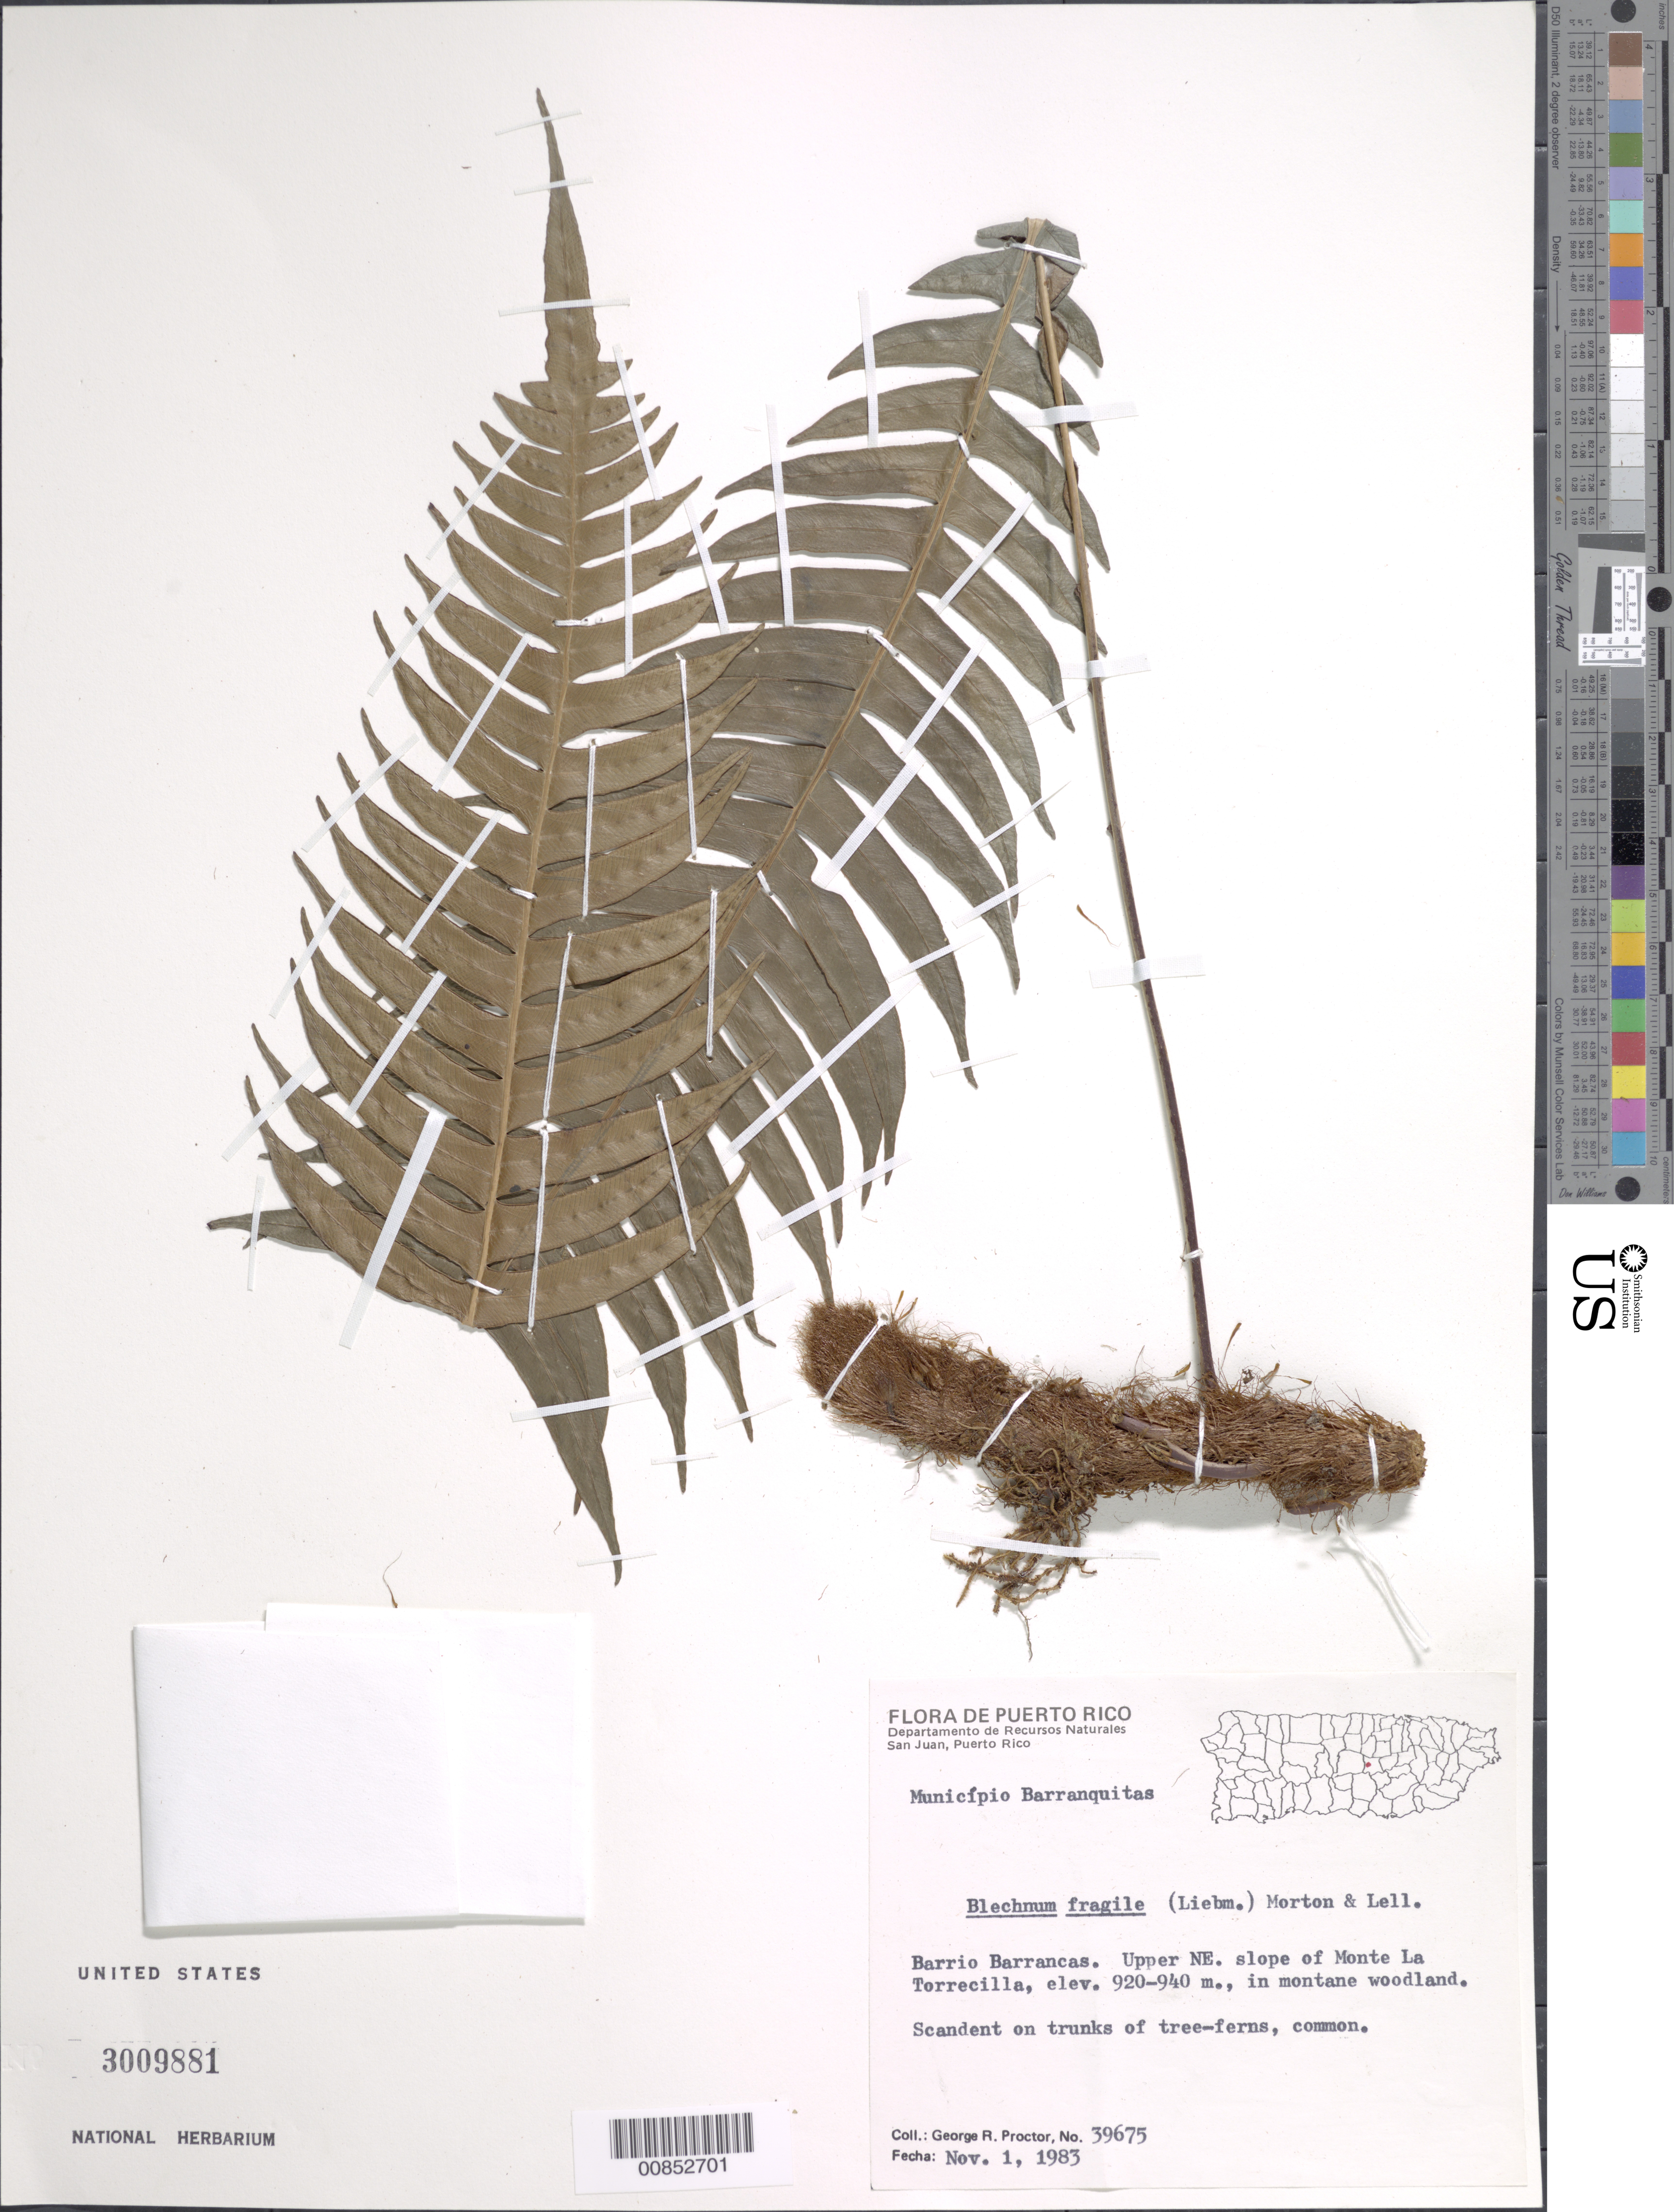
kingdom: Plantae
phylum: Tracheophyta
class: Polypodiopsida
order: Polypodiales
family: Blechnaceae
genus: Blechnum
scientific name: Blechnum fragile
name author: (Liebm.) C.V. Morton & Lellinger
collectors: G. R. Proctor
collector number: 39675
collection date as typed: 01 Nov 1983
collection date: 1983-11-01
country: Puerto Rico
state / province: Barranquitas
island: Puerto Rico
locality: Mun. Barranquitas, Barrio Barrancas, upp NE slope of Monte La Torrecilla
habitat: Montane woodland, on trunks of tree ferns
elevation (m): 920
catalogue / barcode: US 3009881